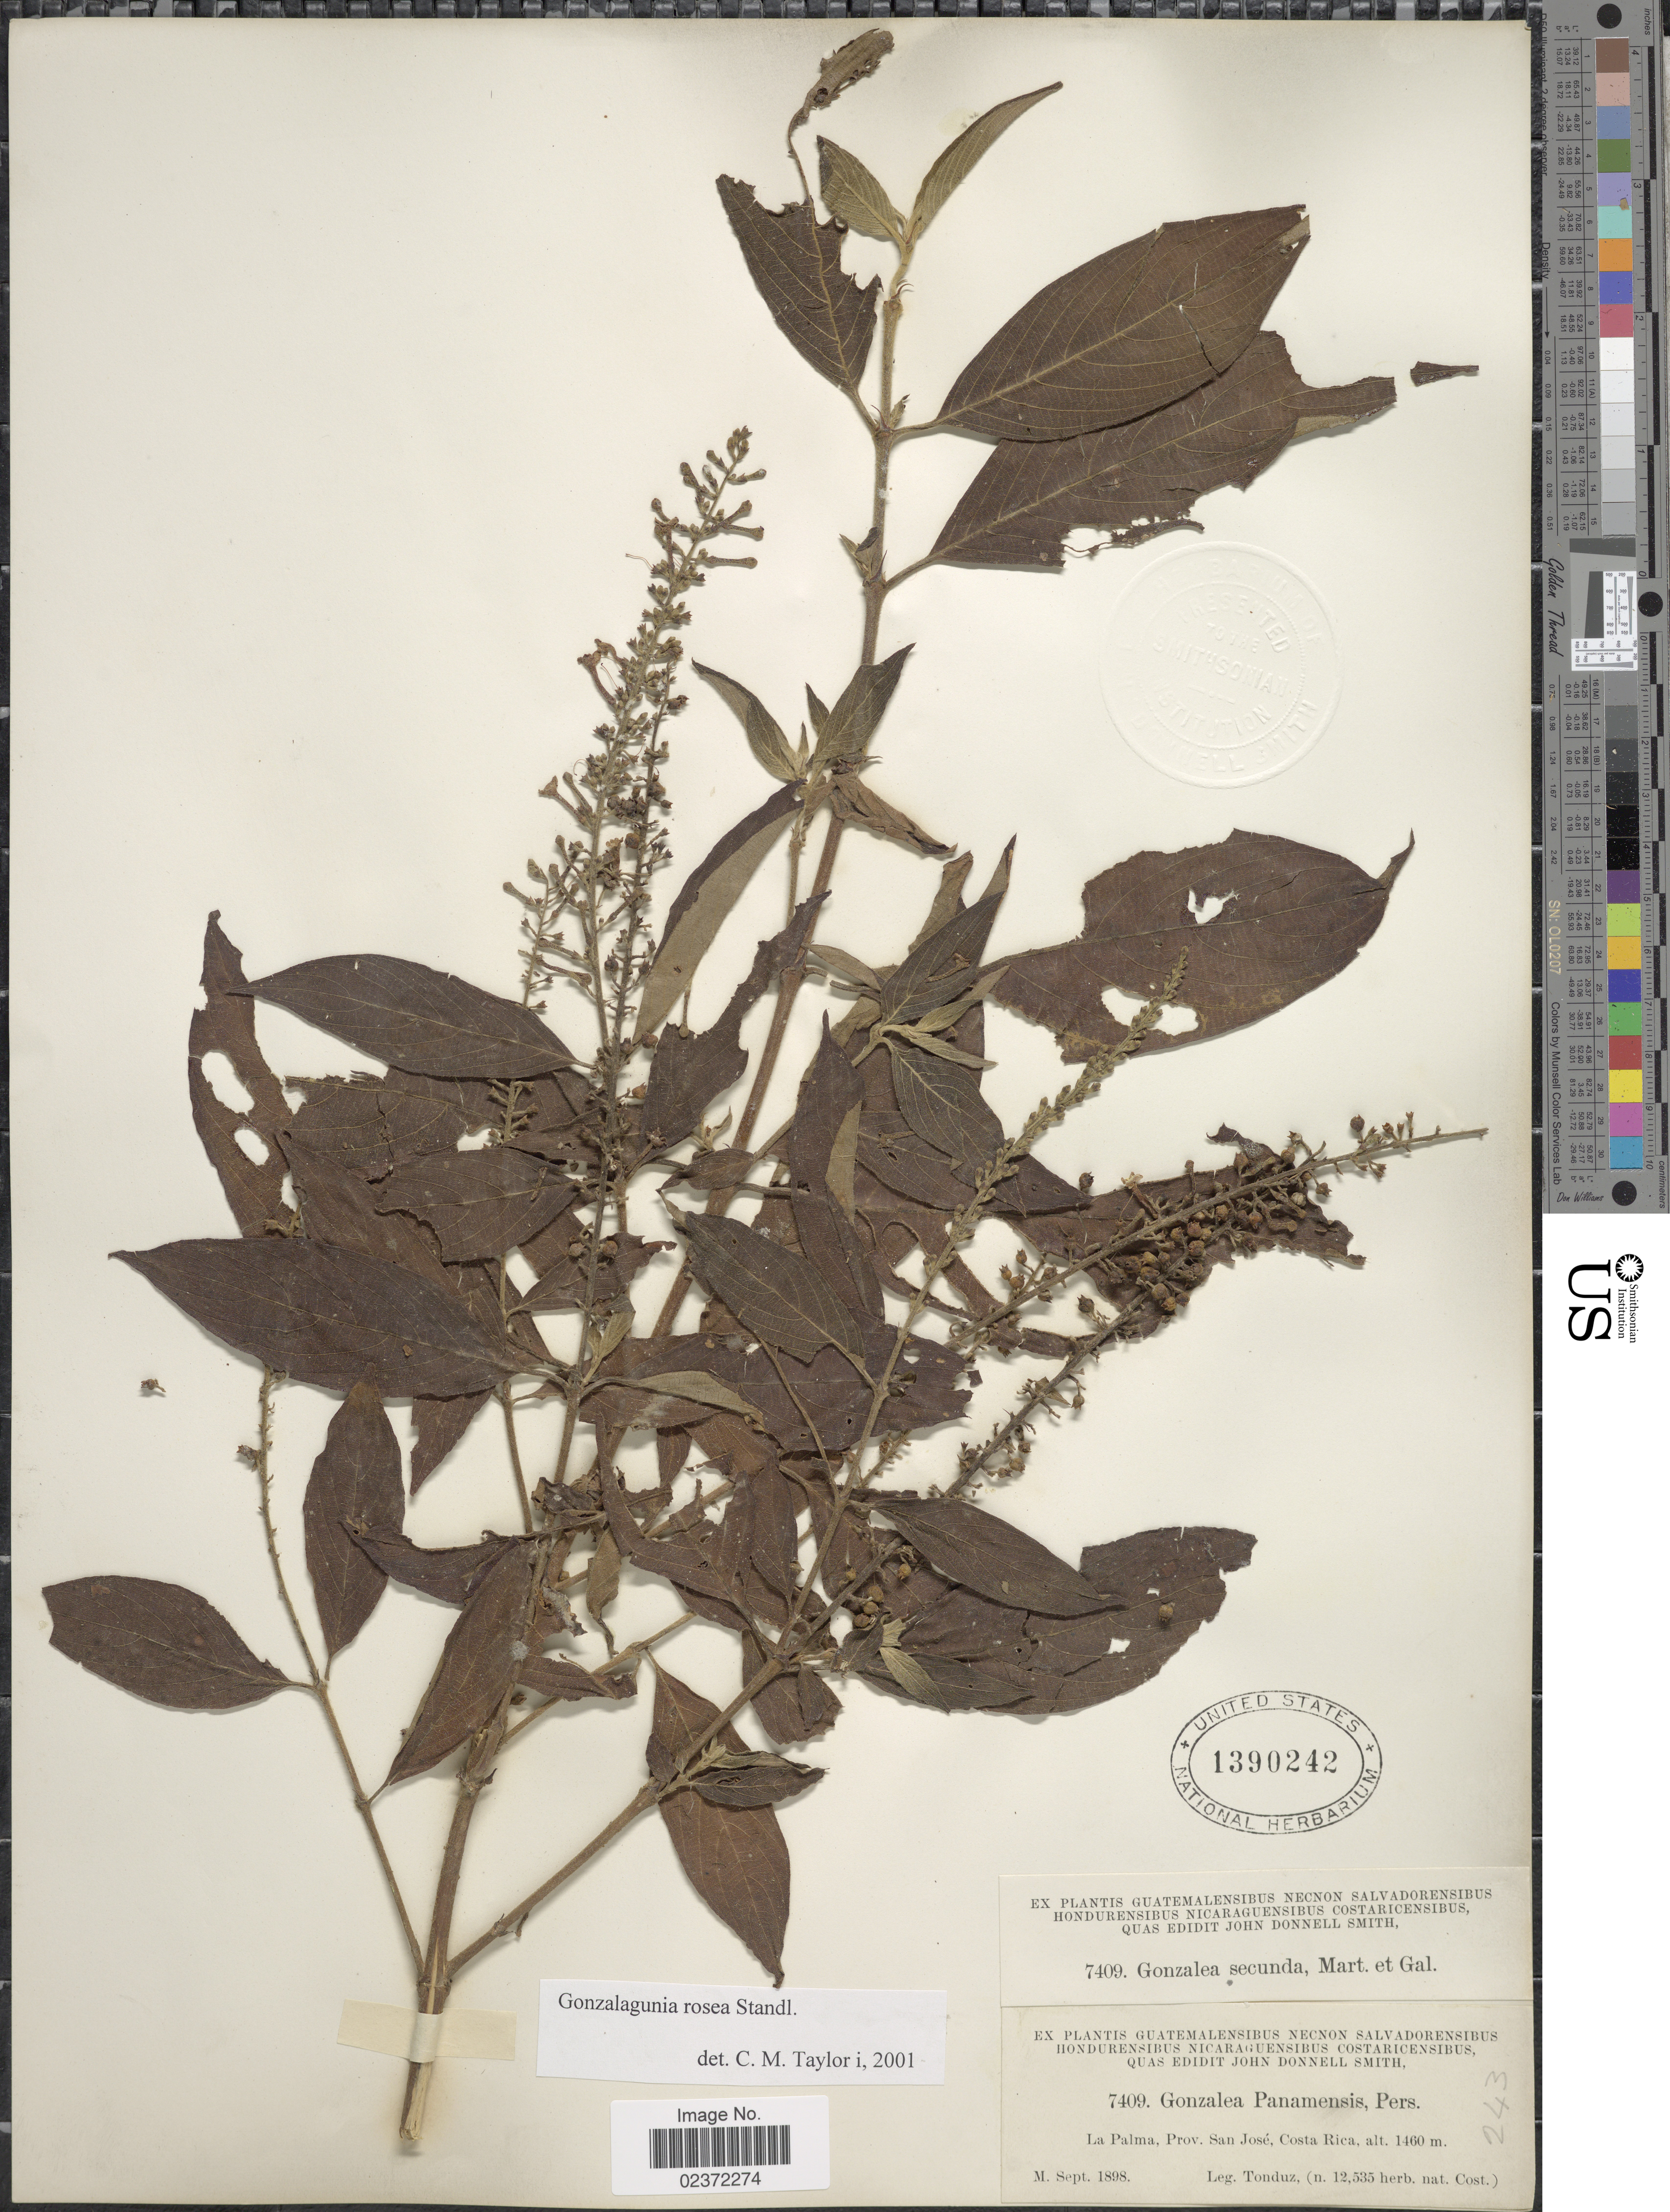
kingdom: Plantae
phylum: Tracheophyta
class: Magnoliopsida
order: Gentianales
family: Rubiaceae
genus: Gonzalagunia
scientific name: Gonzalagunia rosea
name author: Standl.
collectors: A. Tonduz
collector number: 7409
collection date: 1898-09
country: Costa Rica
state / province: San José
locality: La Palma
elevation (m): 1460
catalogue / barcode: US 1390242